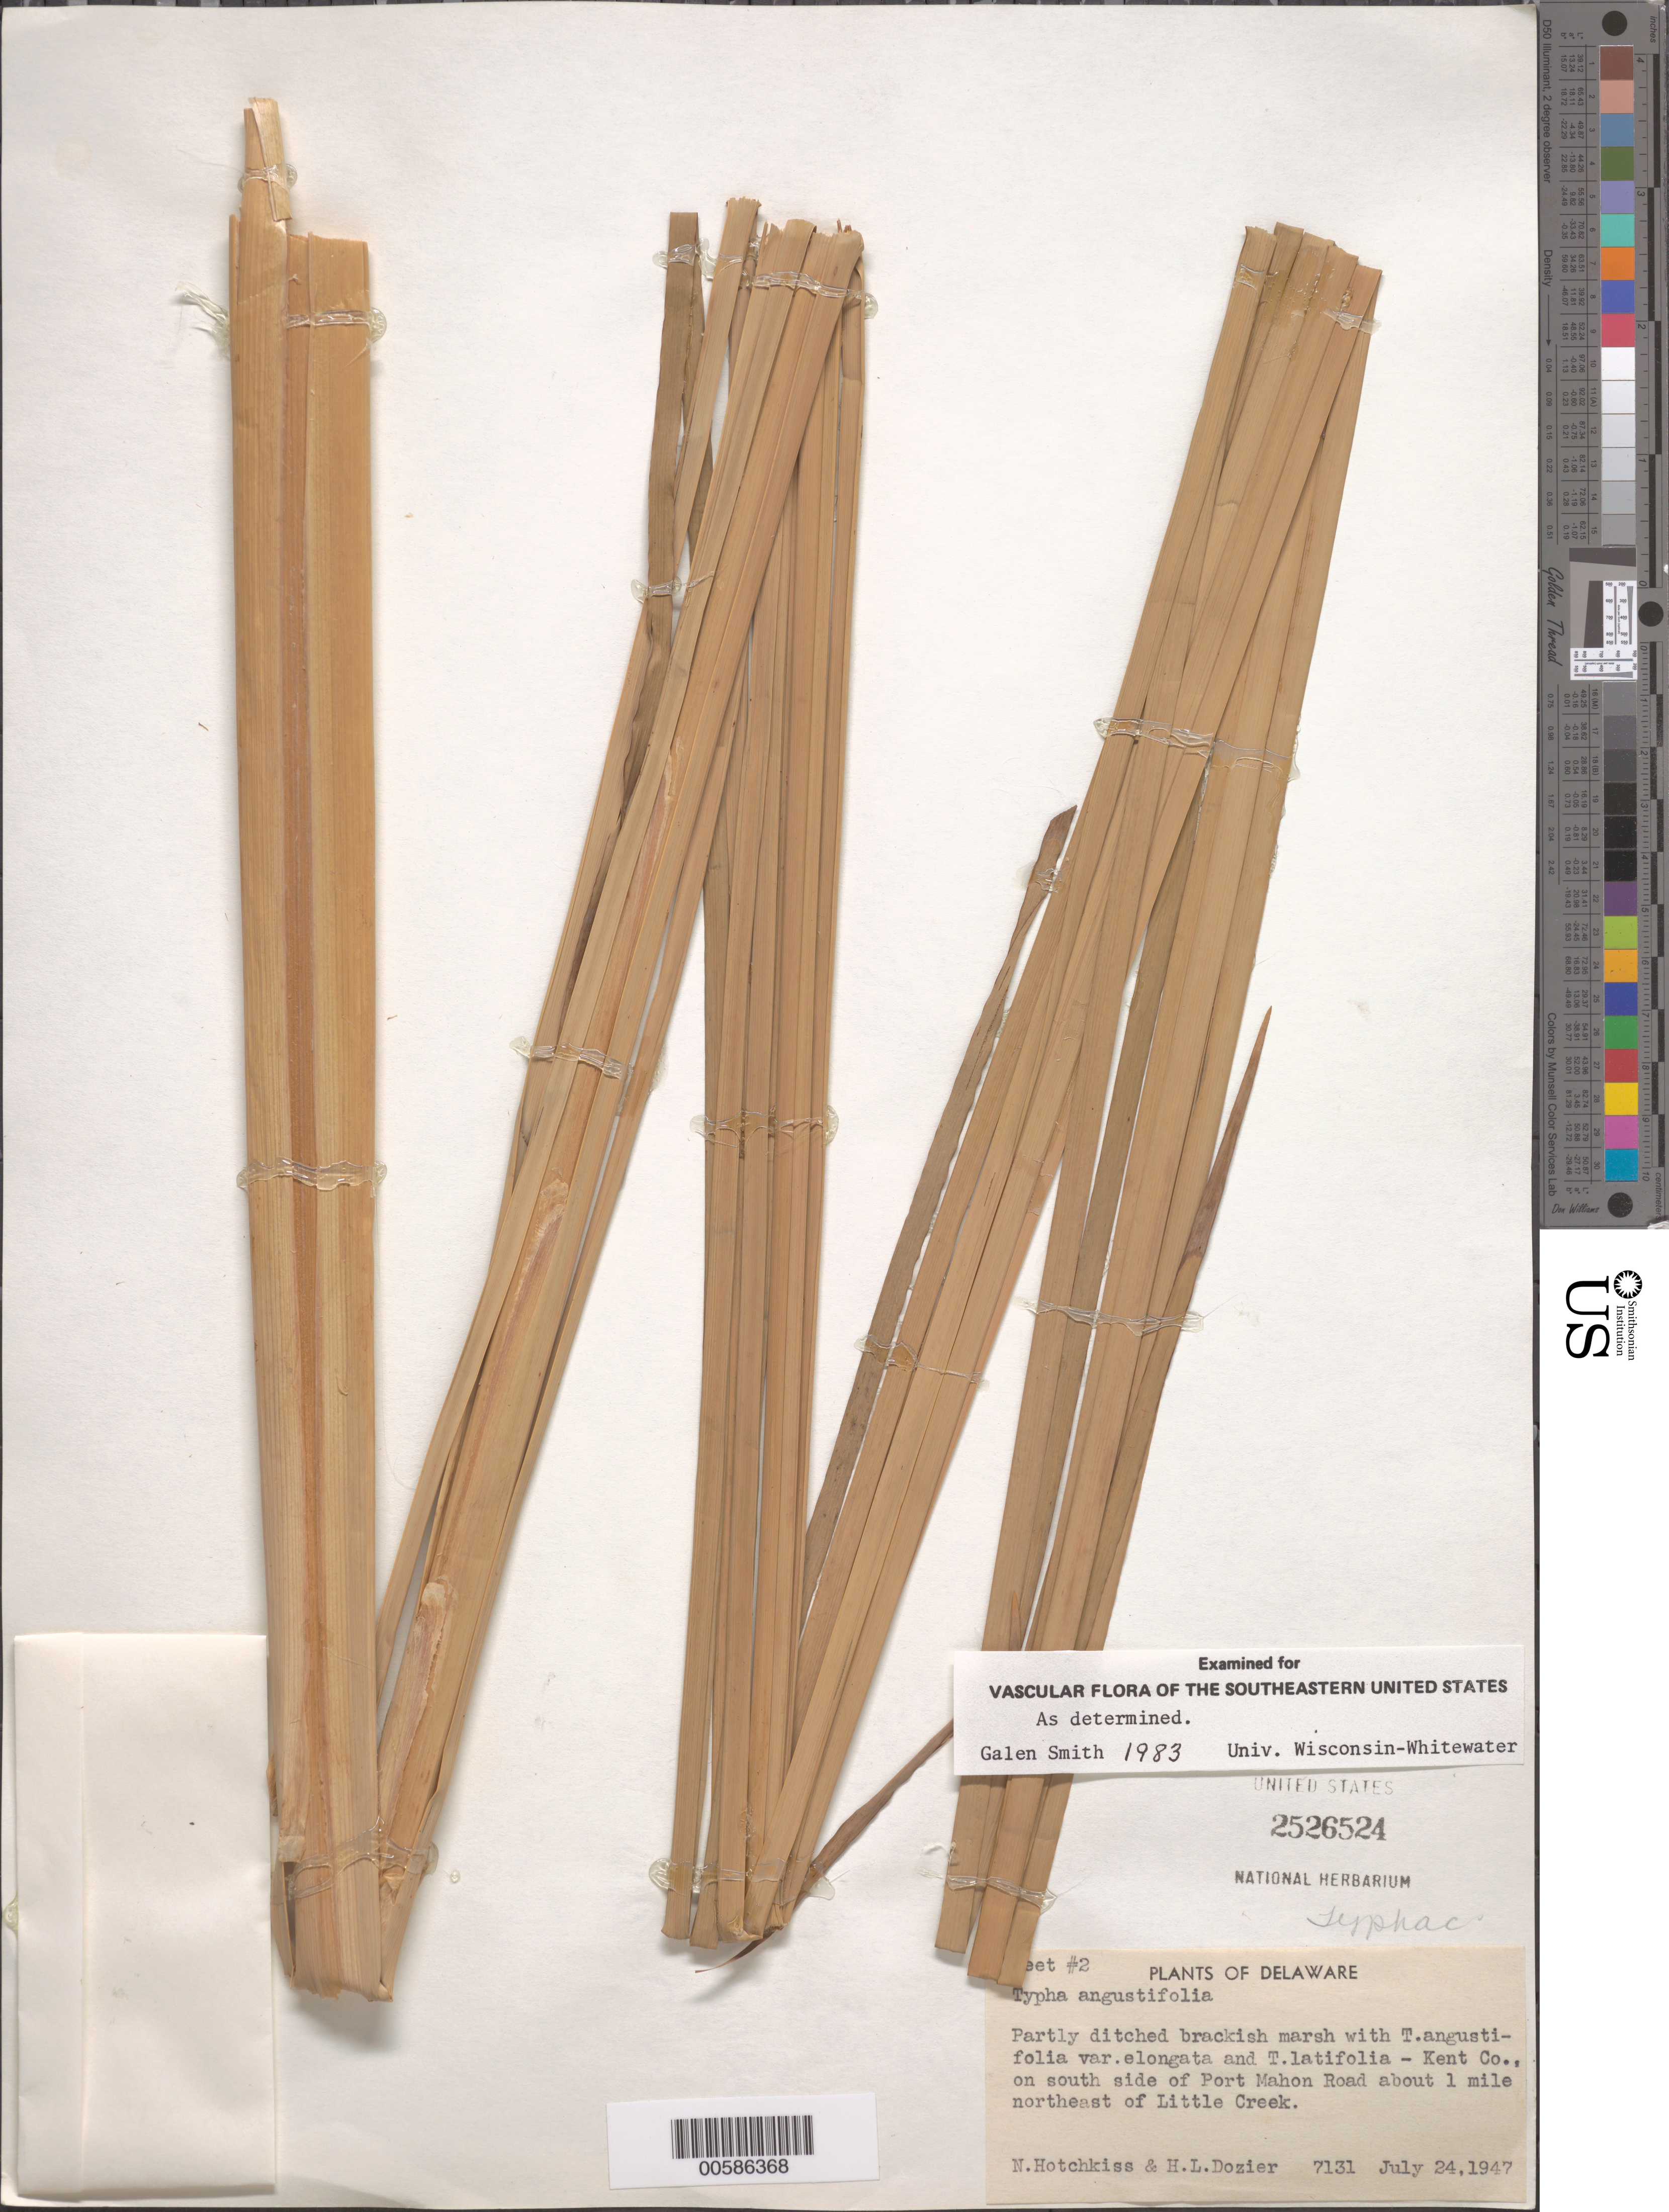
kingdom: Plantae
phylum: Tracheophyta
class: Liliopsida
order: Poales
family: Typhaceae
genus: Typha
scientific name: Typha angustifolia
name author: L.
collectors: N. Hotchkiss & H. Dozier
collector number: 7131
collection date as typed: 24 Jul 1947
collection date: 1947-07-24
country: United States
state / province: Delaware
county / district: Kent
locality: S of Port Mahon Road, about NE of Little Creek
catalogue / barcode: US 2526524